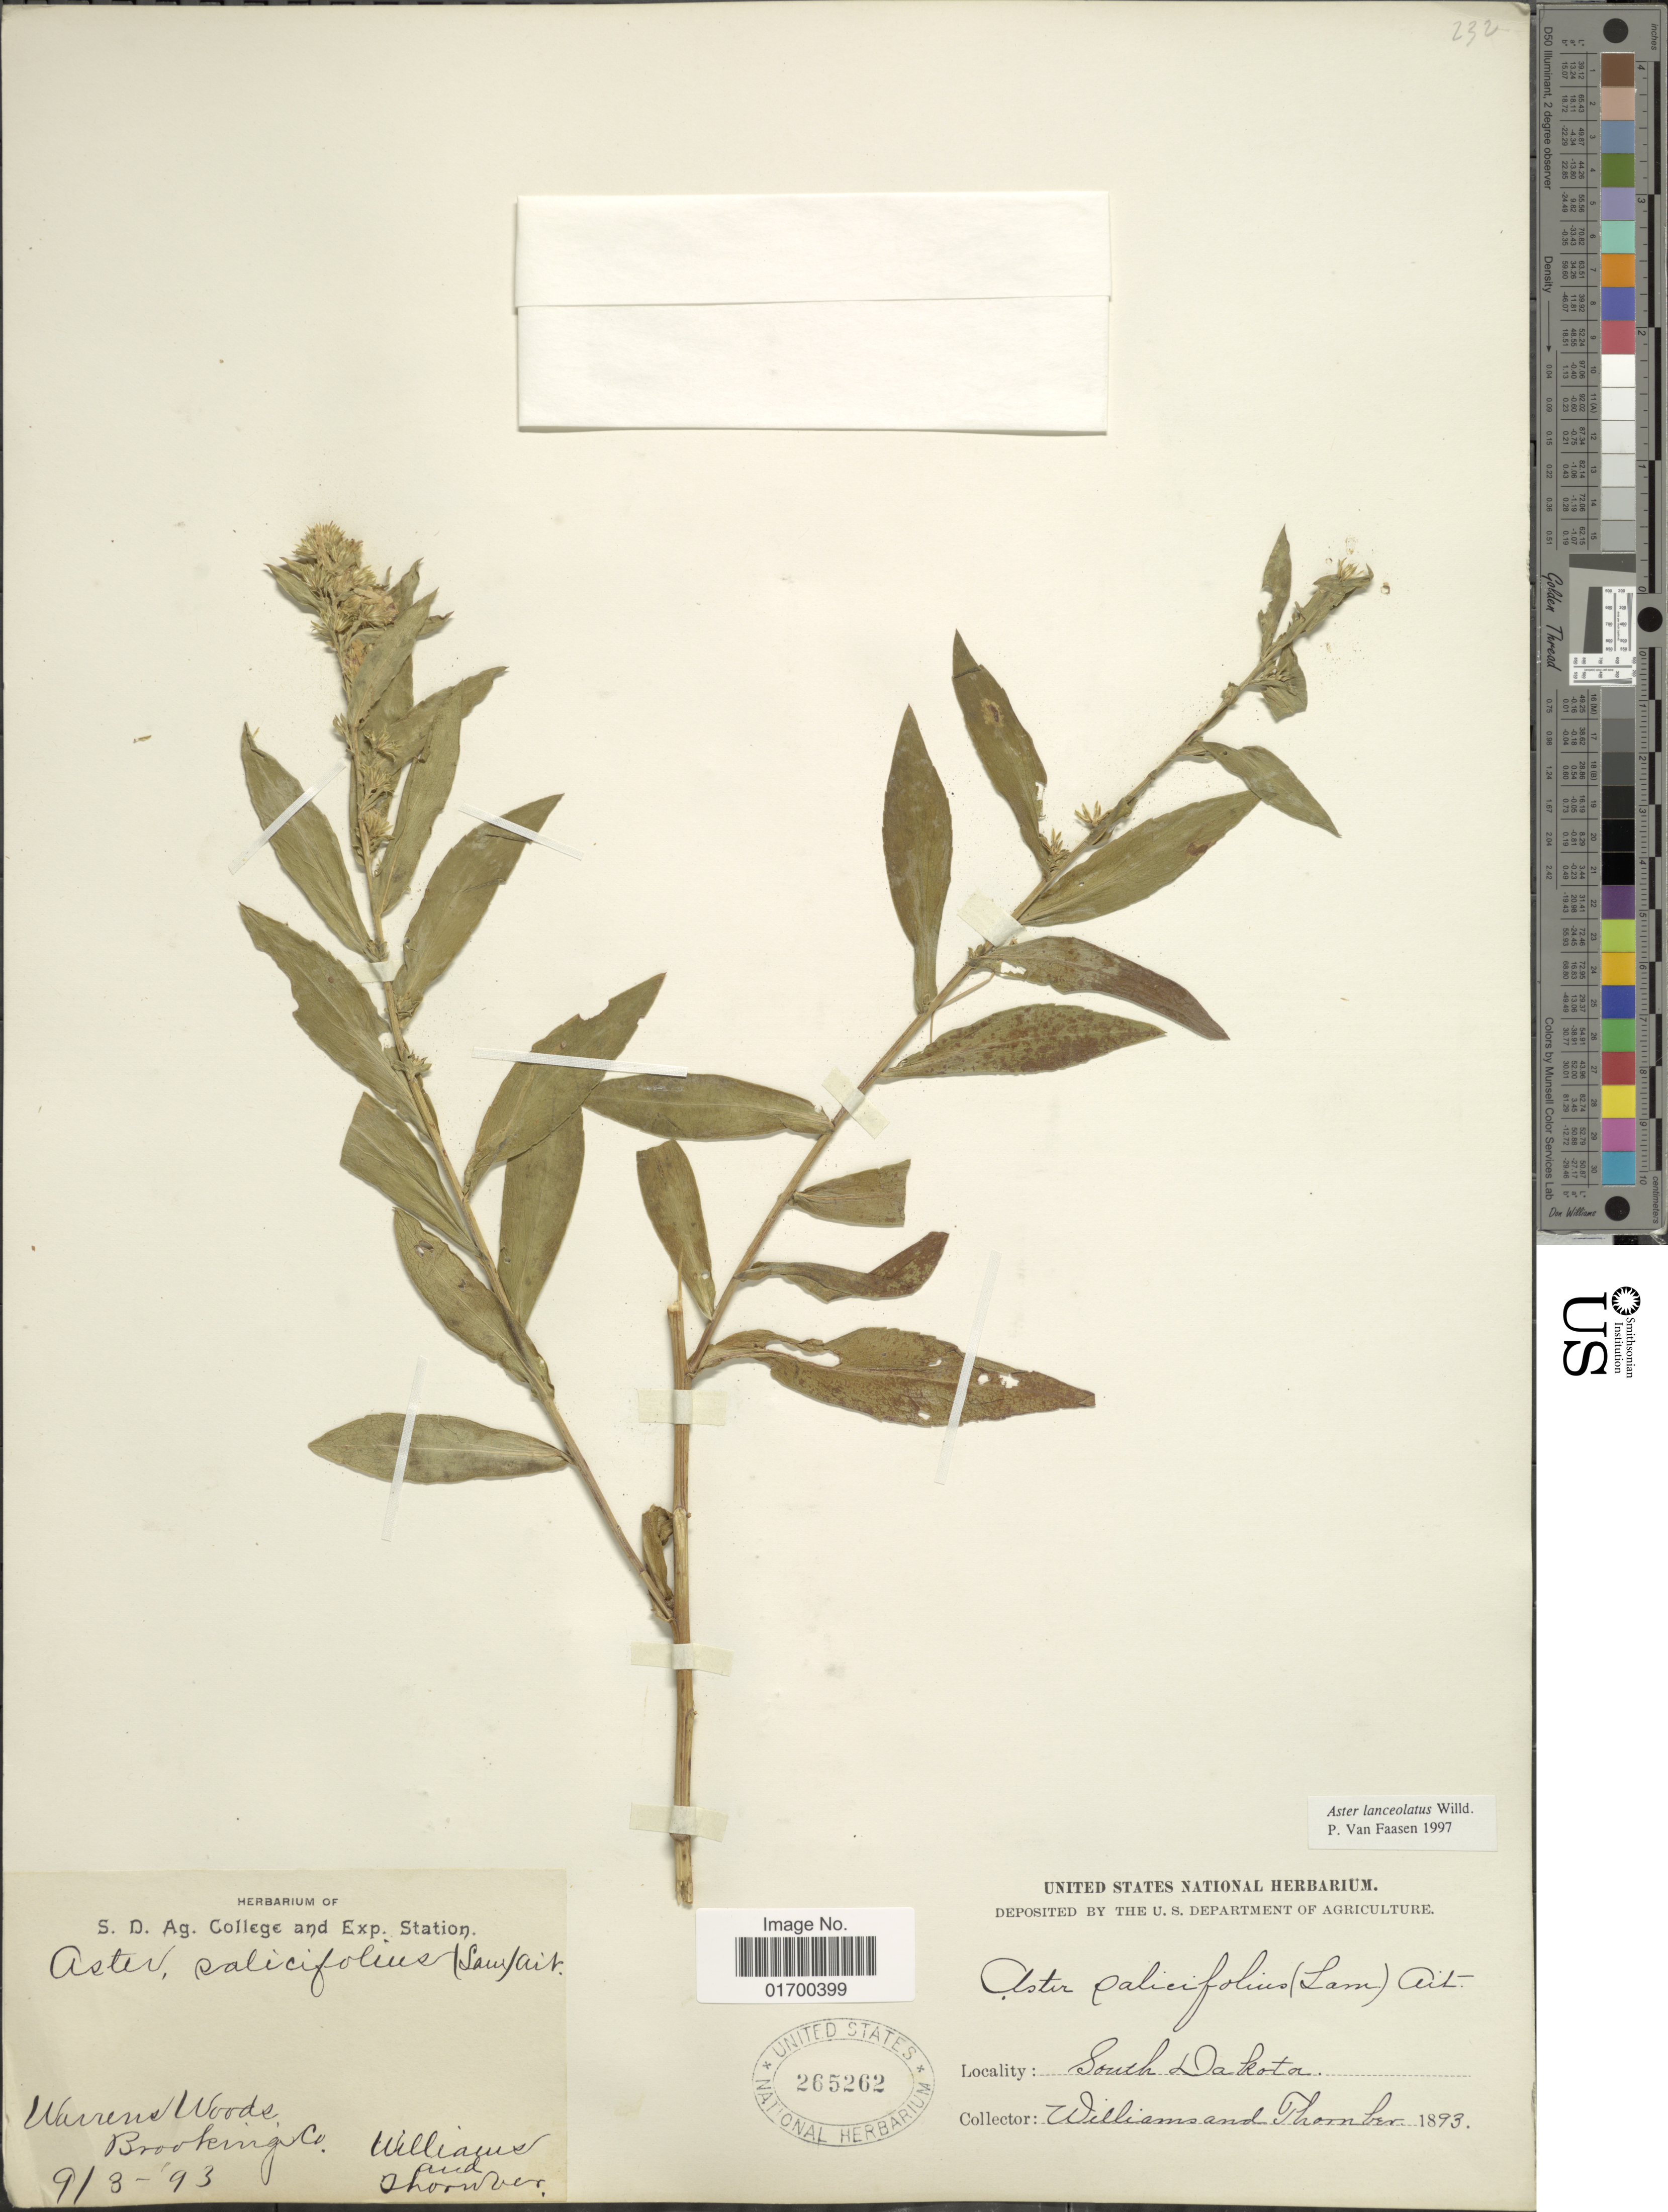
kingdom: Plantae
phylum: Tracheophyta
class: Magnoliopsida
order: Asterales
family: Asteraceae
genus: Symphyotrichum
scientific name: Symphyotrichum lanceolatum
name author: (Willd.) G.L. Nesom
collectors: -- Williams & -. Thornber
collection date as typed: Transcribed d/m/y: 3/9/93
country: United States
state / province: South Dakota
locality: Warren woods, Brooking Co.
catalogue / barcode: US 265262